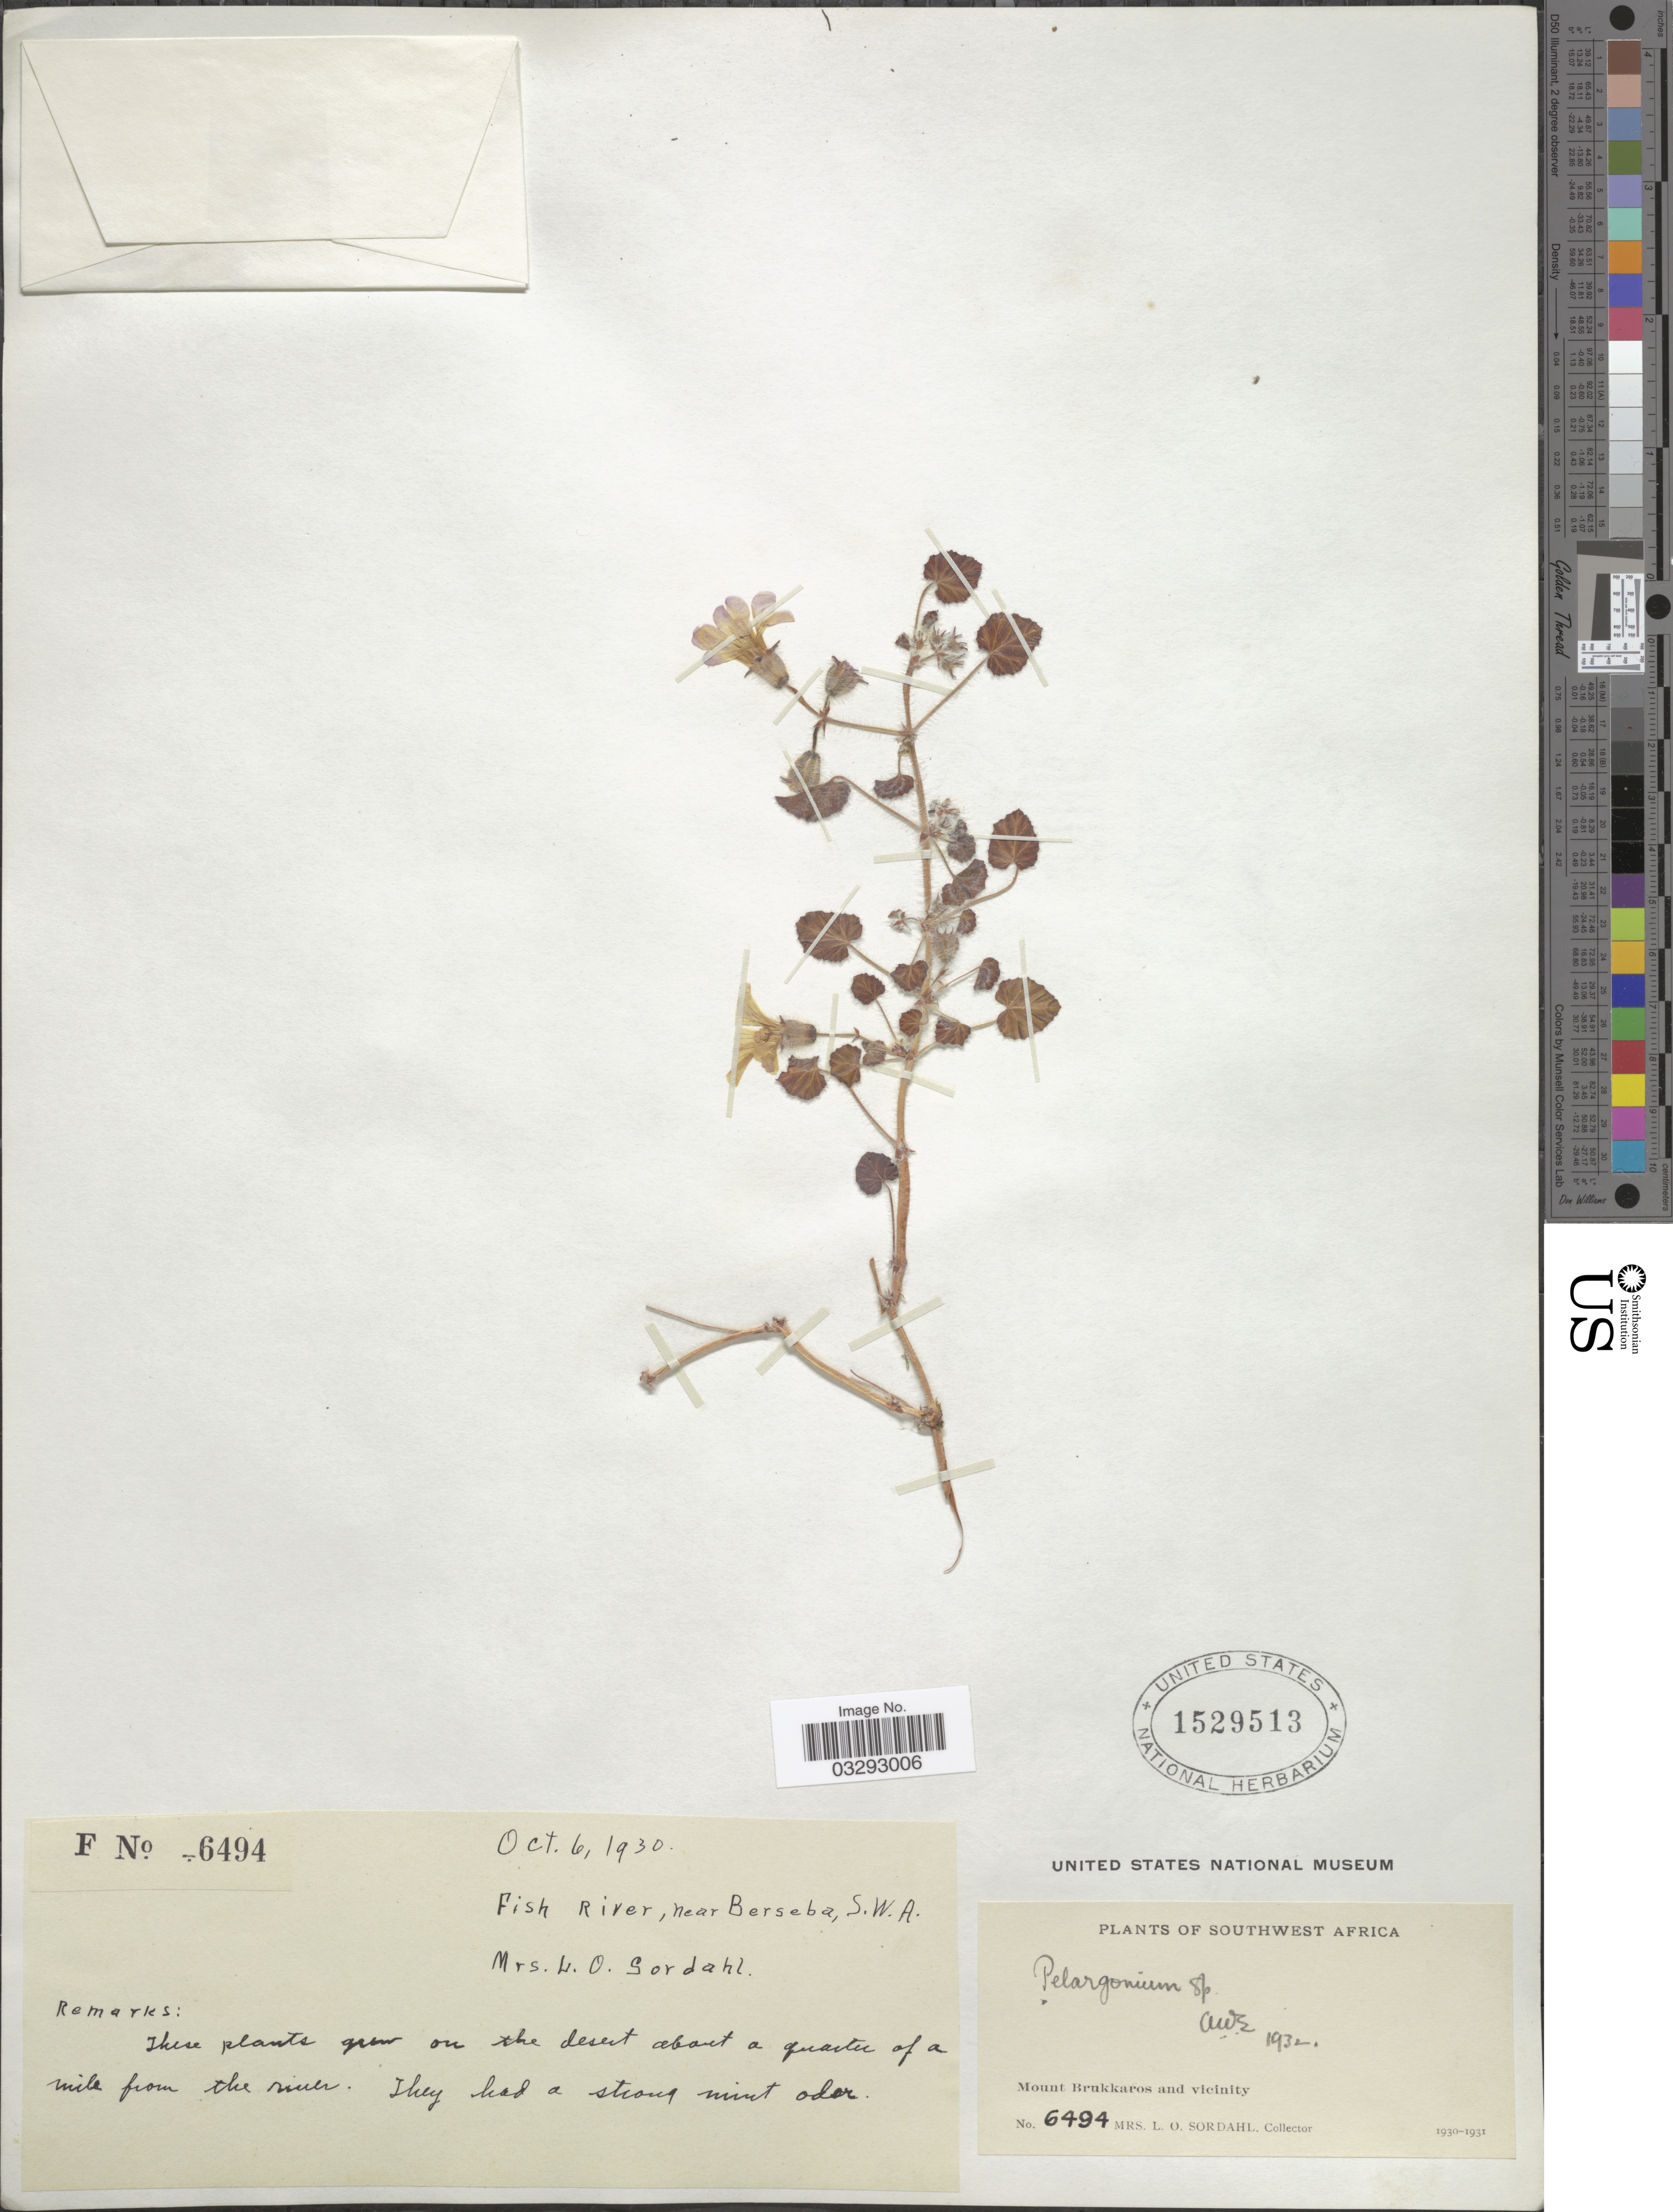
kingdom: Plantae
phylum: Tracheophyta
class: Magnoliopsida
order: Geraniales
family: Geraniaceae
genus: Pelargonium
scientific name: Pelargonium sp.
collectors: L. Sordahl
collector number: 6494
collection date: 1930-10-06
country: Namibia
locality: Fish River, near Berseba, S.W.A. Southwest Africa. Mount Brukkaros and vicinity.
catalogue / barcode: US 1529513